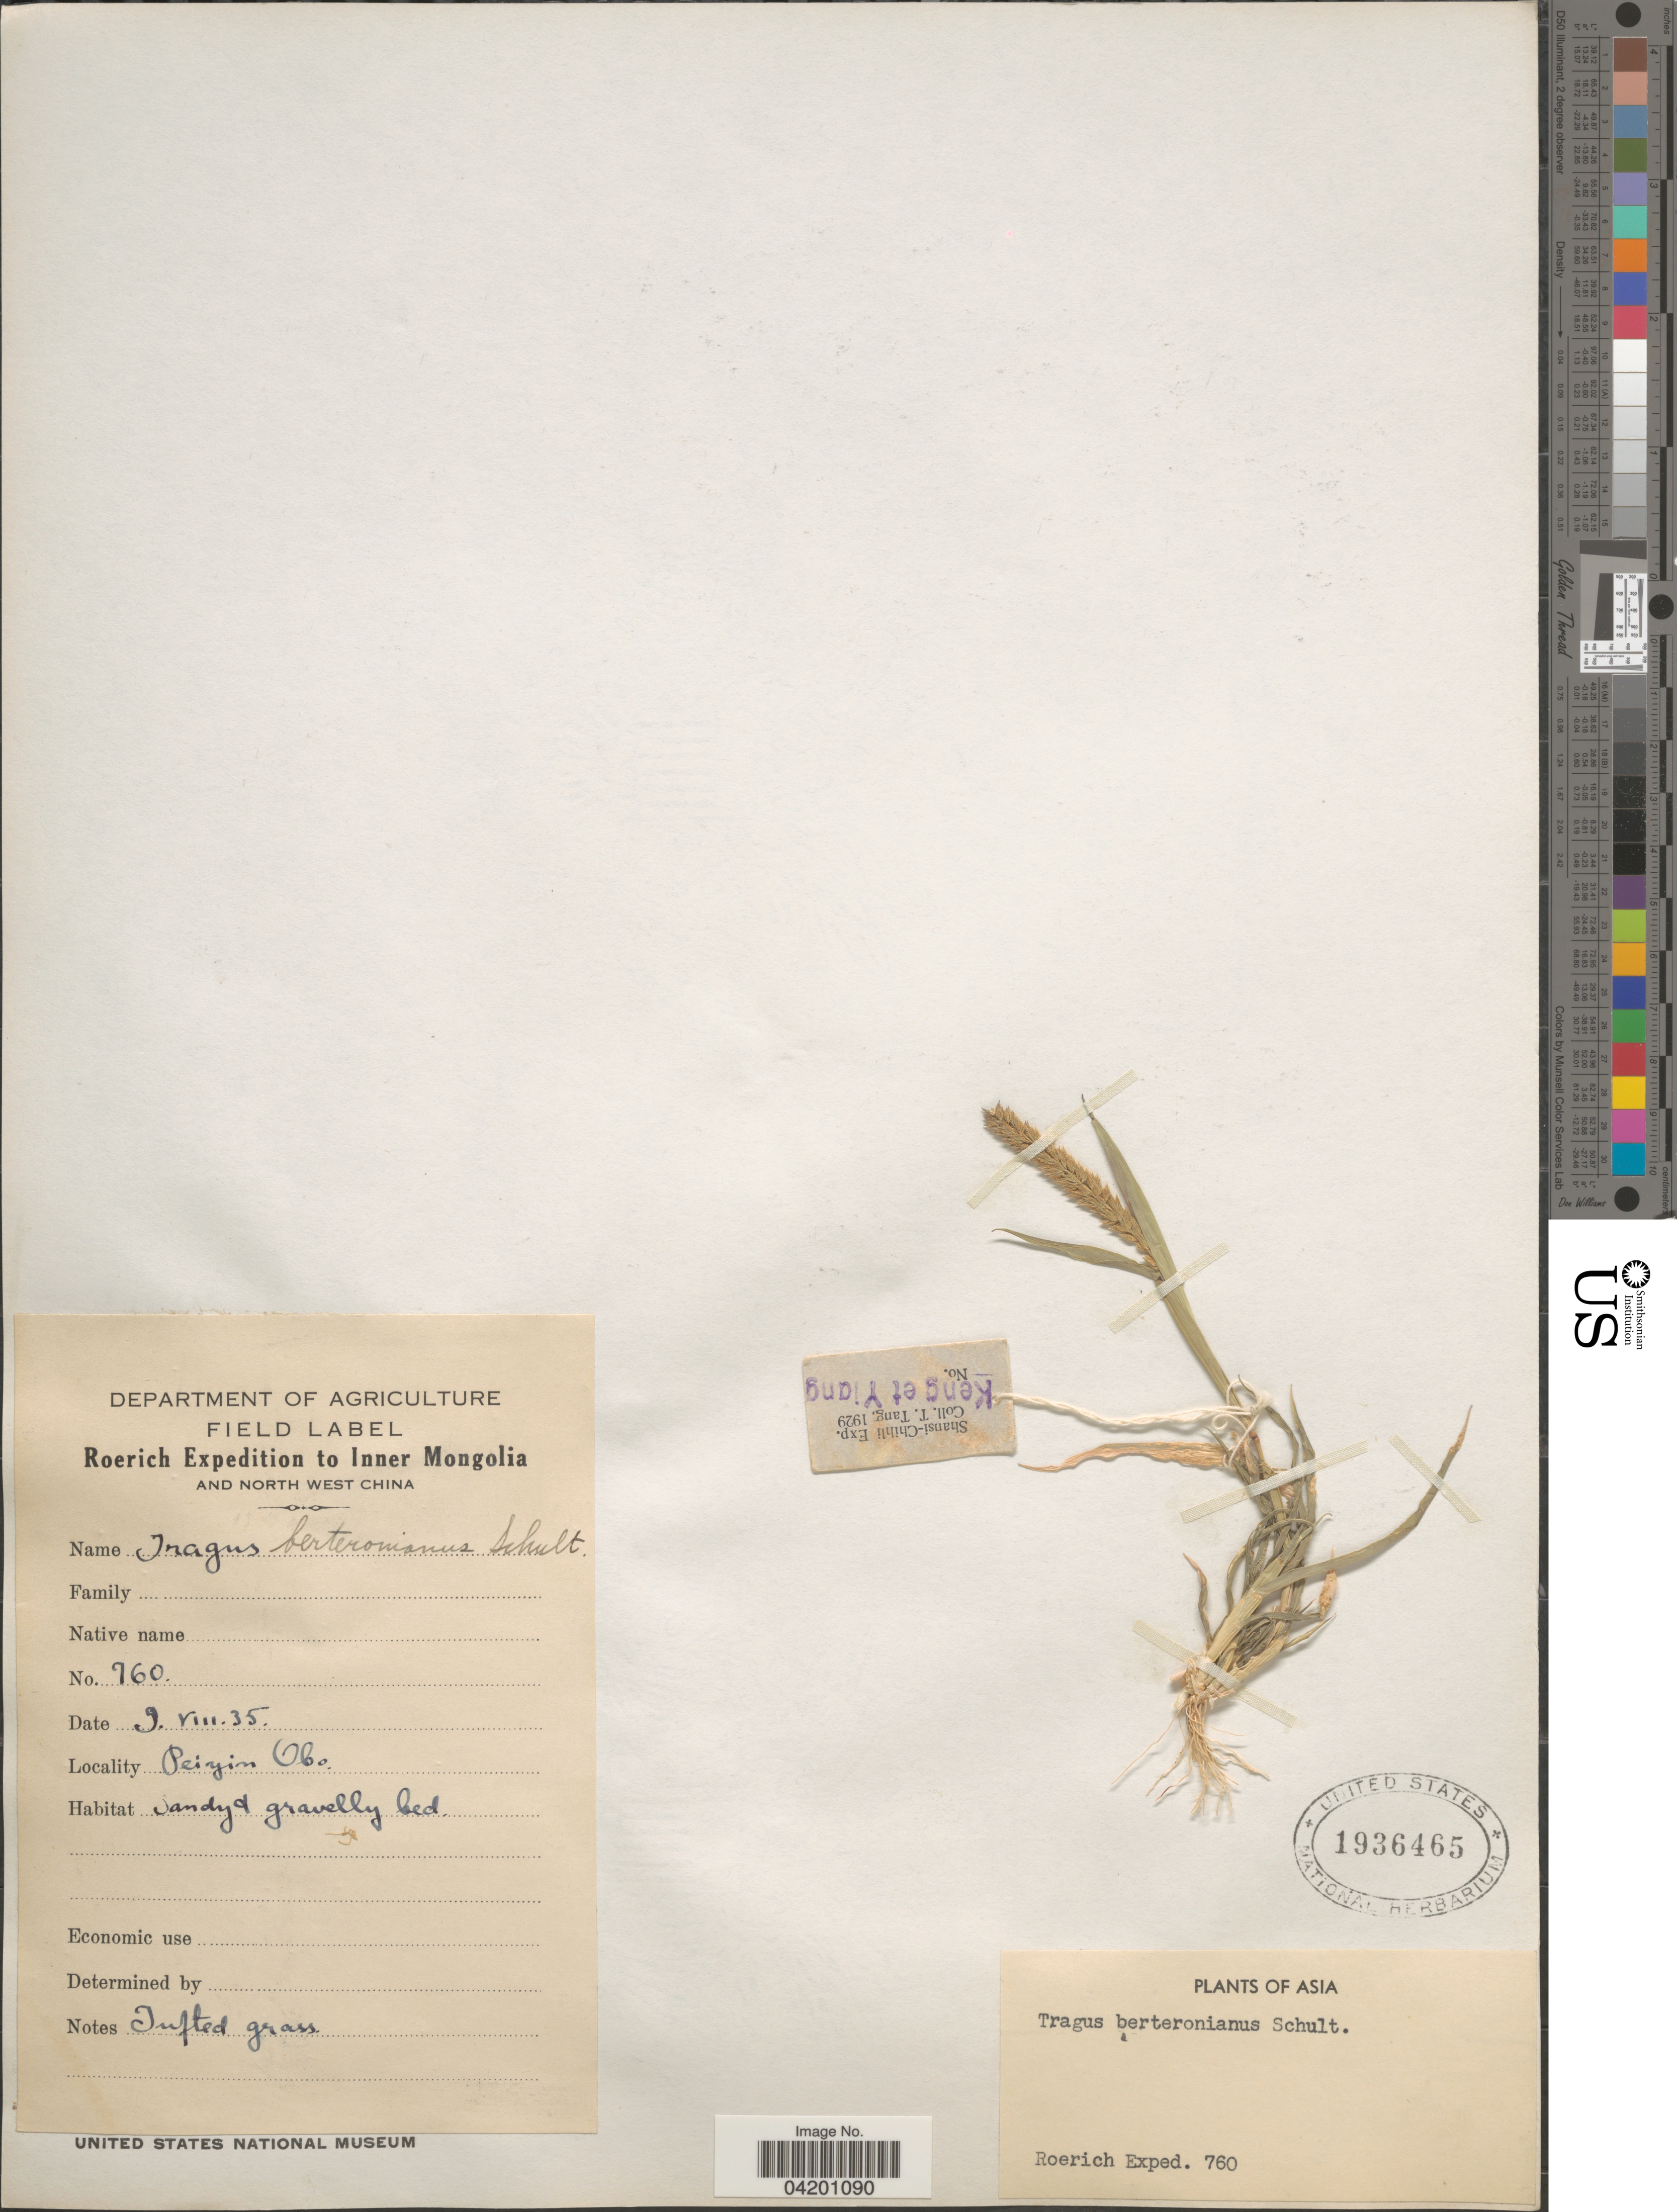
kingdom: Plantae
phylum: Tracheophyta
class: Liliopsida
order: Poales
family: Poaceae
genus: Tragus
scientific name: Tragus berteronianus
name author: Schult.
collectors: T. Tang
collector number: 760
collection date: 1929/1935-08-09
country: China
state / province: Shanxi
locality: Roerich Expedition to Inner Mongolia and North West China. Peiyin Obo. Shansi-Chihli Exp. Keng et Ylang [unsure placement].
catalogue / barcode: US 1936465